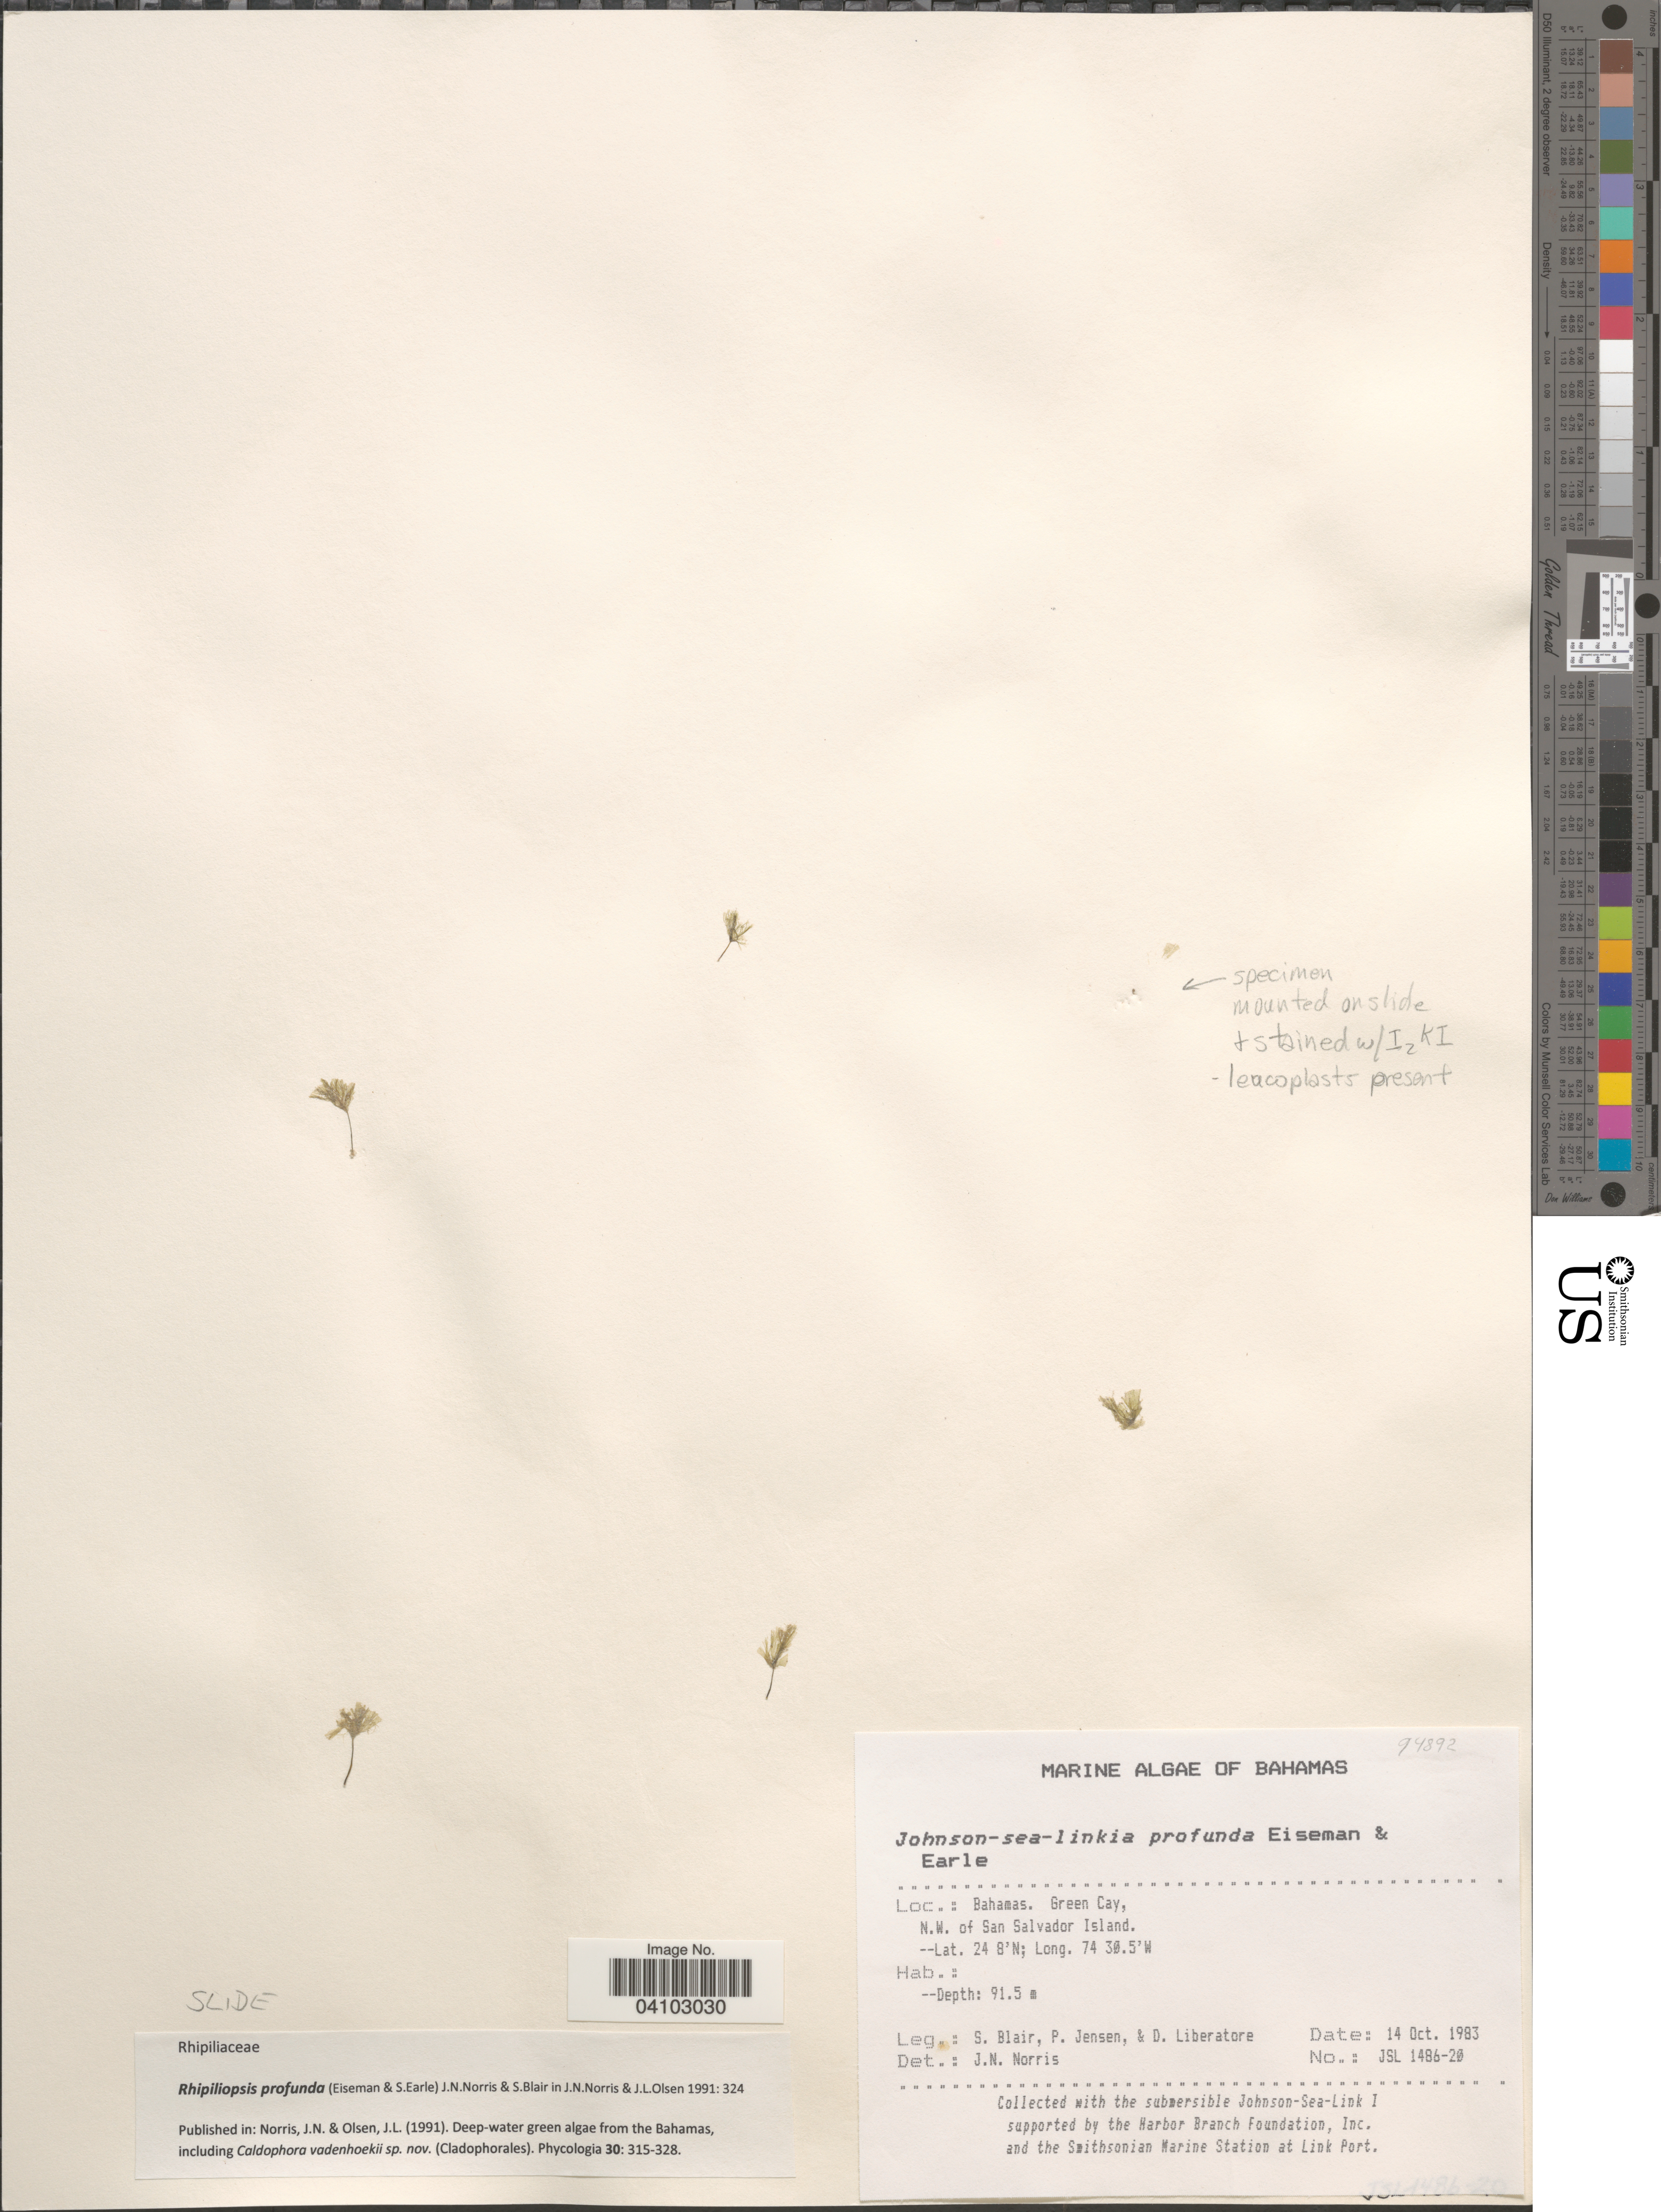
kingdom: Plantae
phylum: Chlorophyta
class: Ulvophyceae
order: Bryopsidales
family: Codiaceae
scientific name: Johnson-sea-linkia profunda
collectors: S. M. Blair, P. Jensen & D. Liberatore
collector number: JSL 1486-20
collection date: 1983-10-14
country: Bahamas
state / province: San Salvador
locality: Green Cay, N.W. of San Salvador Island.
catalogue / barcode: US 328417